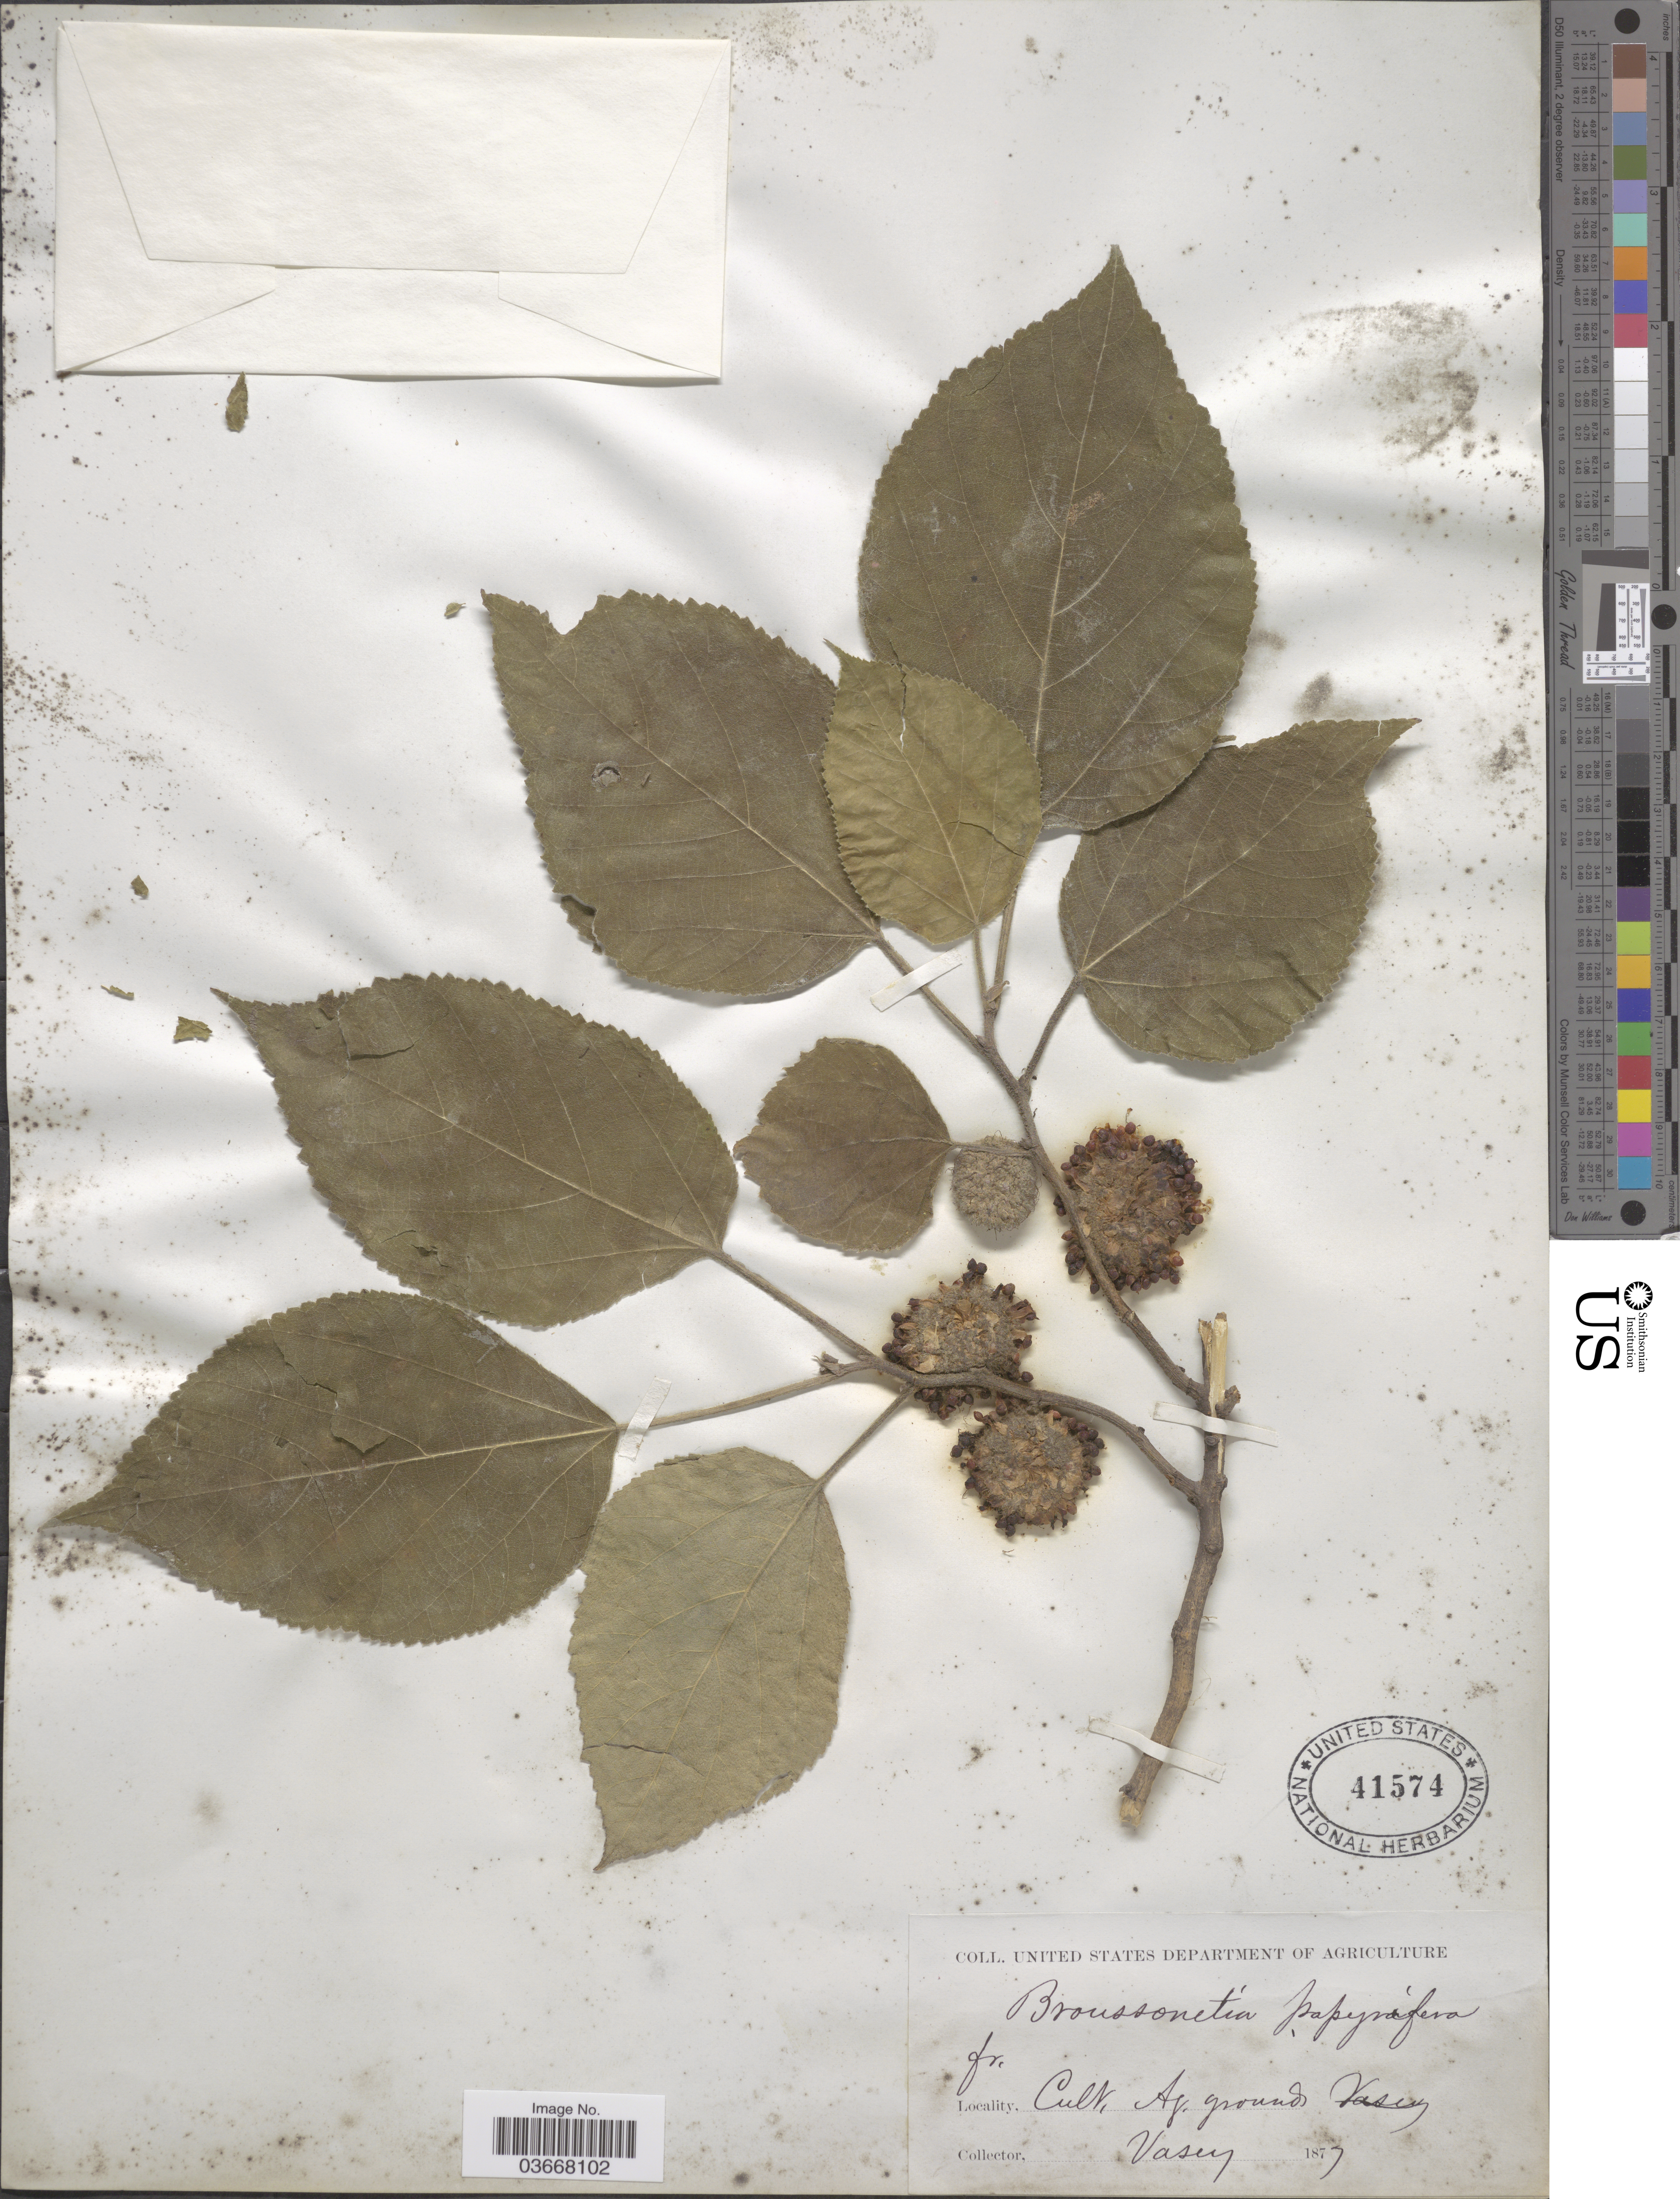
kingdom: Plantae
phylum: Tracheophyta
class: Magnoliopsida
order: Rosales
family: Moraceae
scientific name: Broussoneta papyrifera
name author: (L.) L'Hér. ex Vent.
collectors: Vasey, --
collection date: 1879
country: United States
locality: Ag. grounds.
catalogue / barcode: US 41574